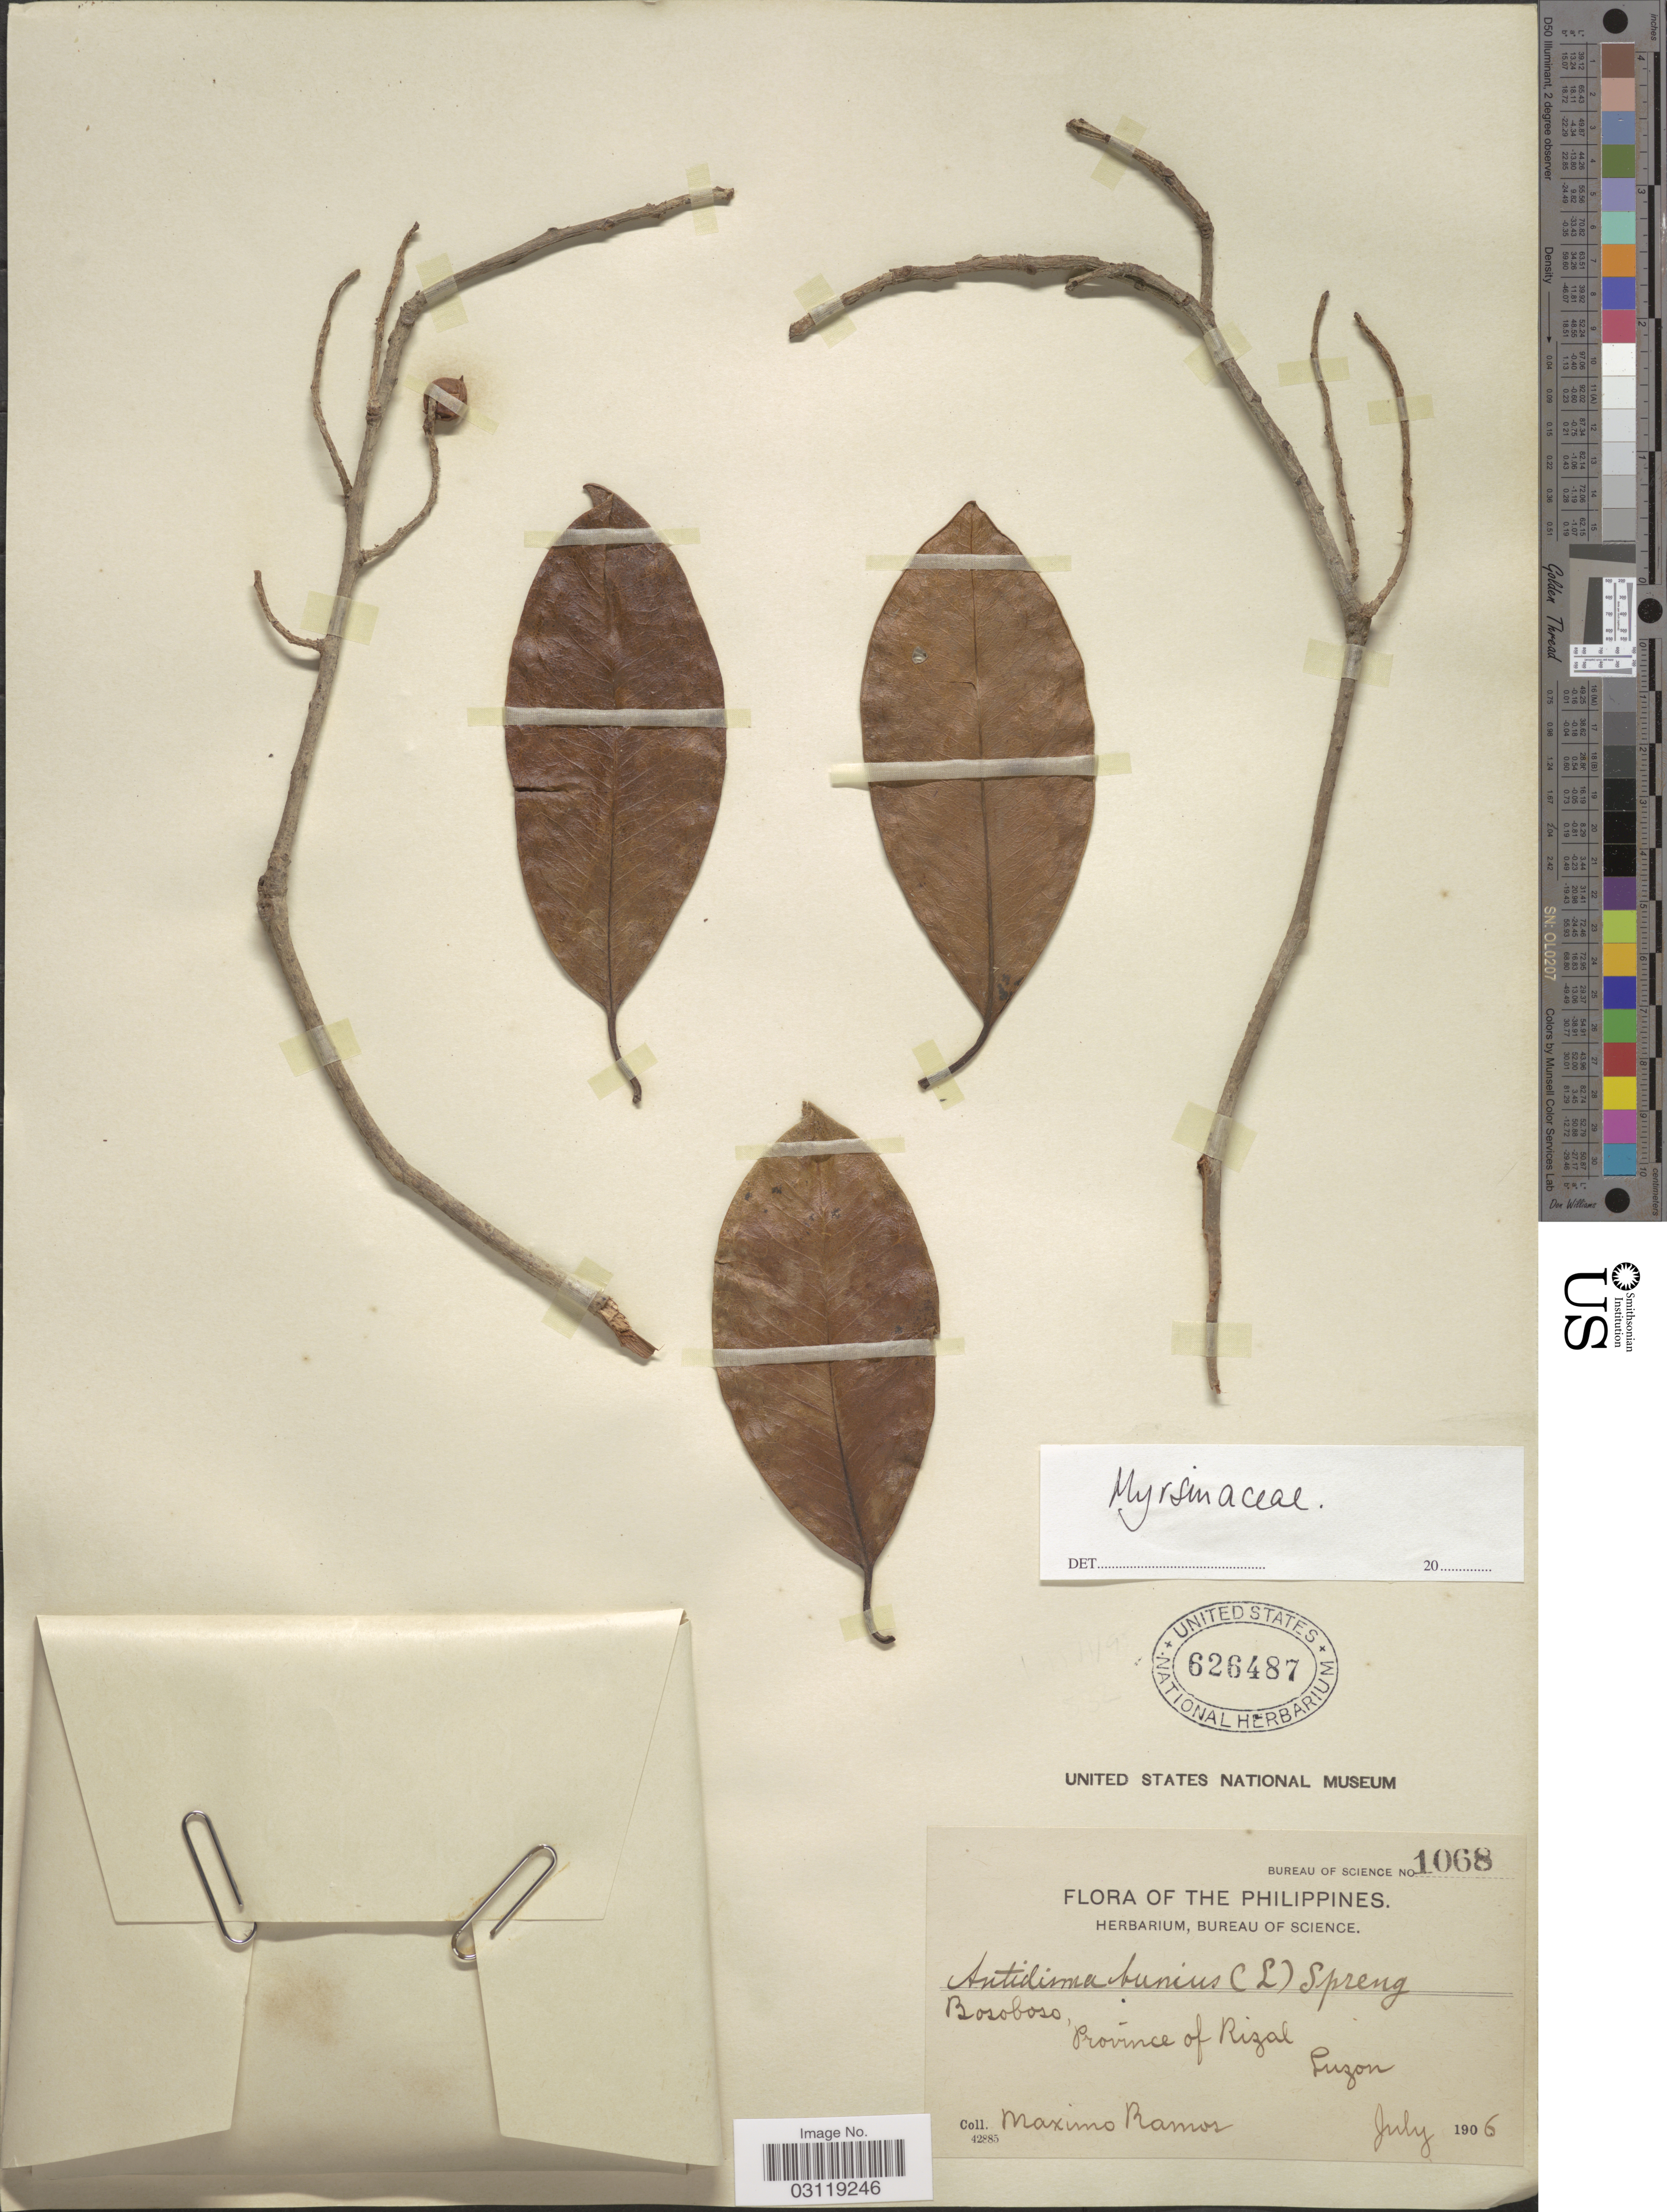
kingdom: Plantae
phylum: Tracheophyta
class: Magnoliopsida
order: Ericales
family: Primulaceae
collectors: M. Ramos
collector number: Bureau of Science 1068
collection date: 1906-07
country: Philippines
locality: Bosoboso, Province of Rizal, Luzon.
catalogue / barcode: US 626487